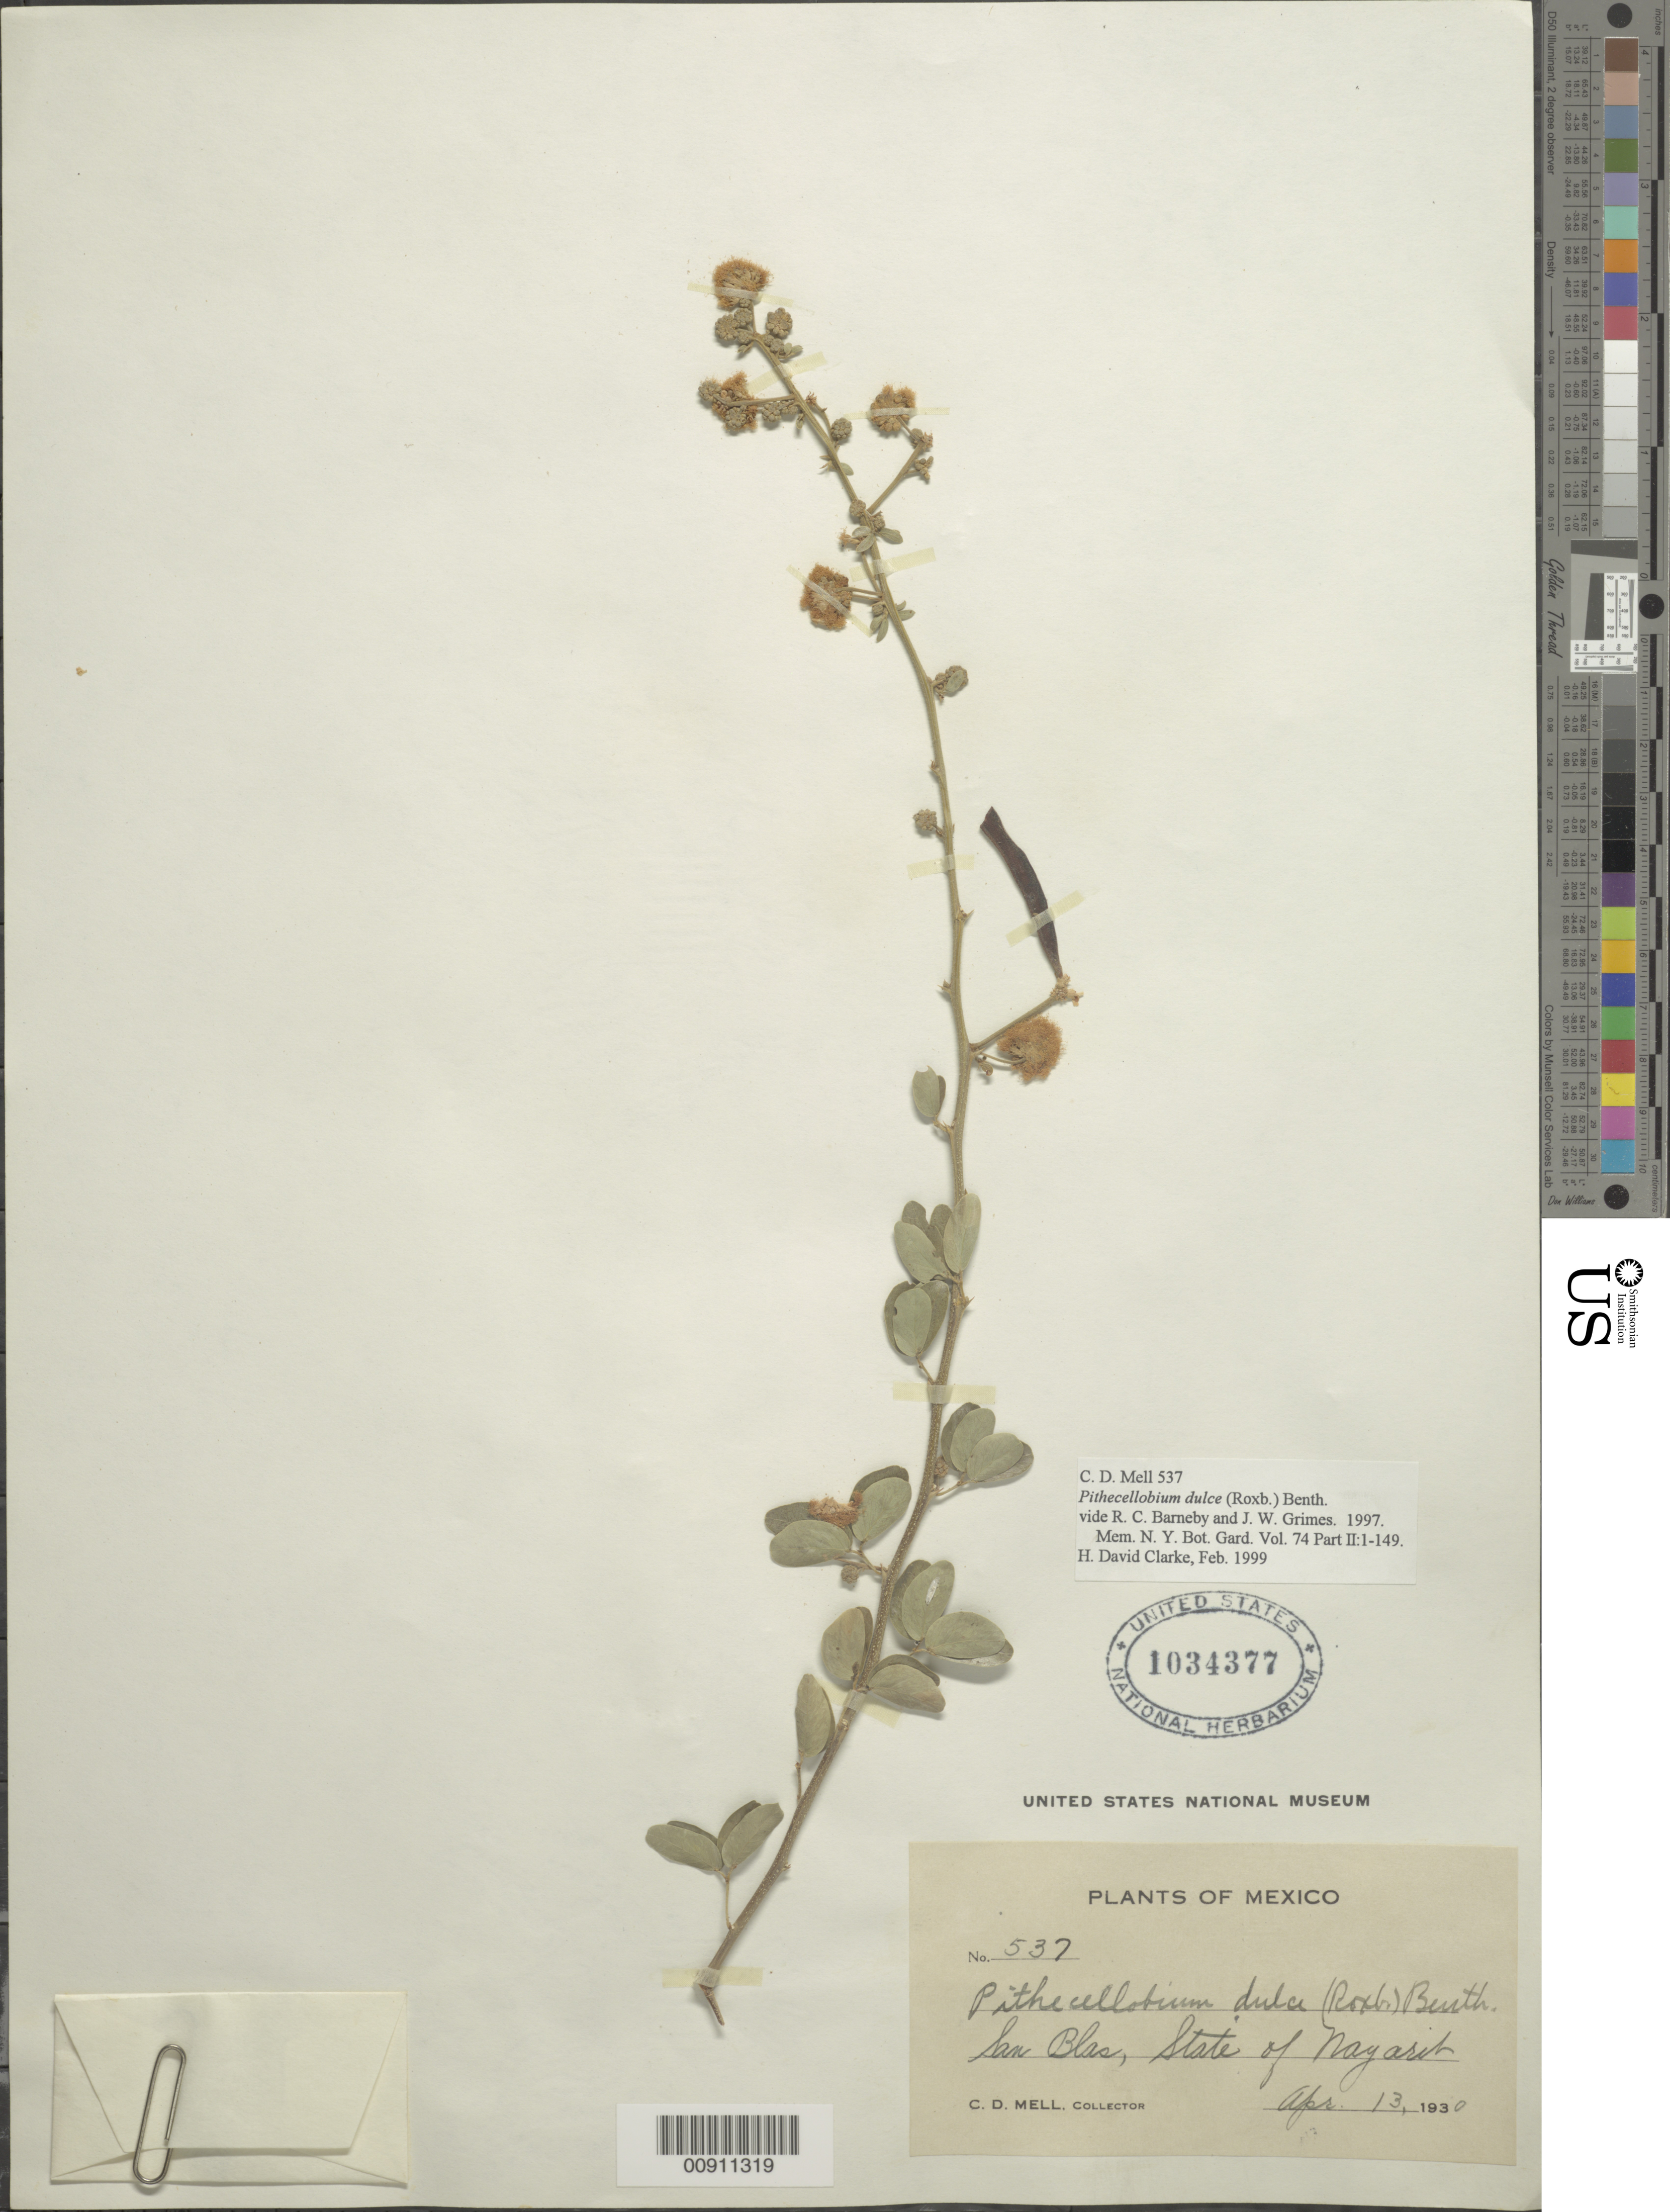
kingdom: Plantae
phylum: Tracheophyta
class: Magnoliopsida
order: Fabales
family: Fabaceae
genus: Pithecellobium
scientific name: Pithecellobium dulce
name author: (Roxb.) Benth.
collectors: C. D. Mell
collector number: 537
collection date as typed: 13 Apr 1930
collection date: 1930-04-13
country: Mexico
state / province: Nayarit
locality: San Blas, State of Nayarit.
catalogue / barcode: US 1034377